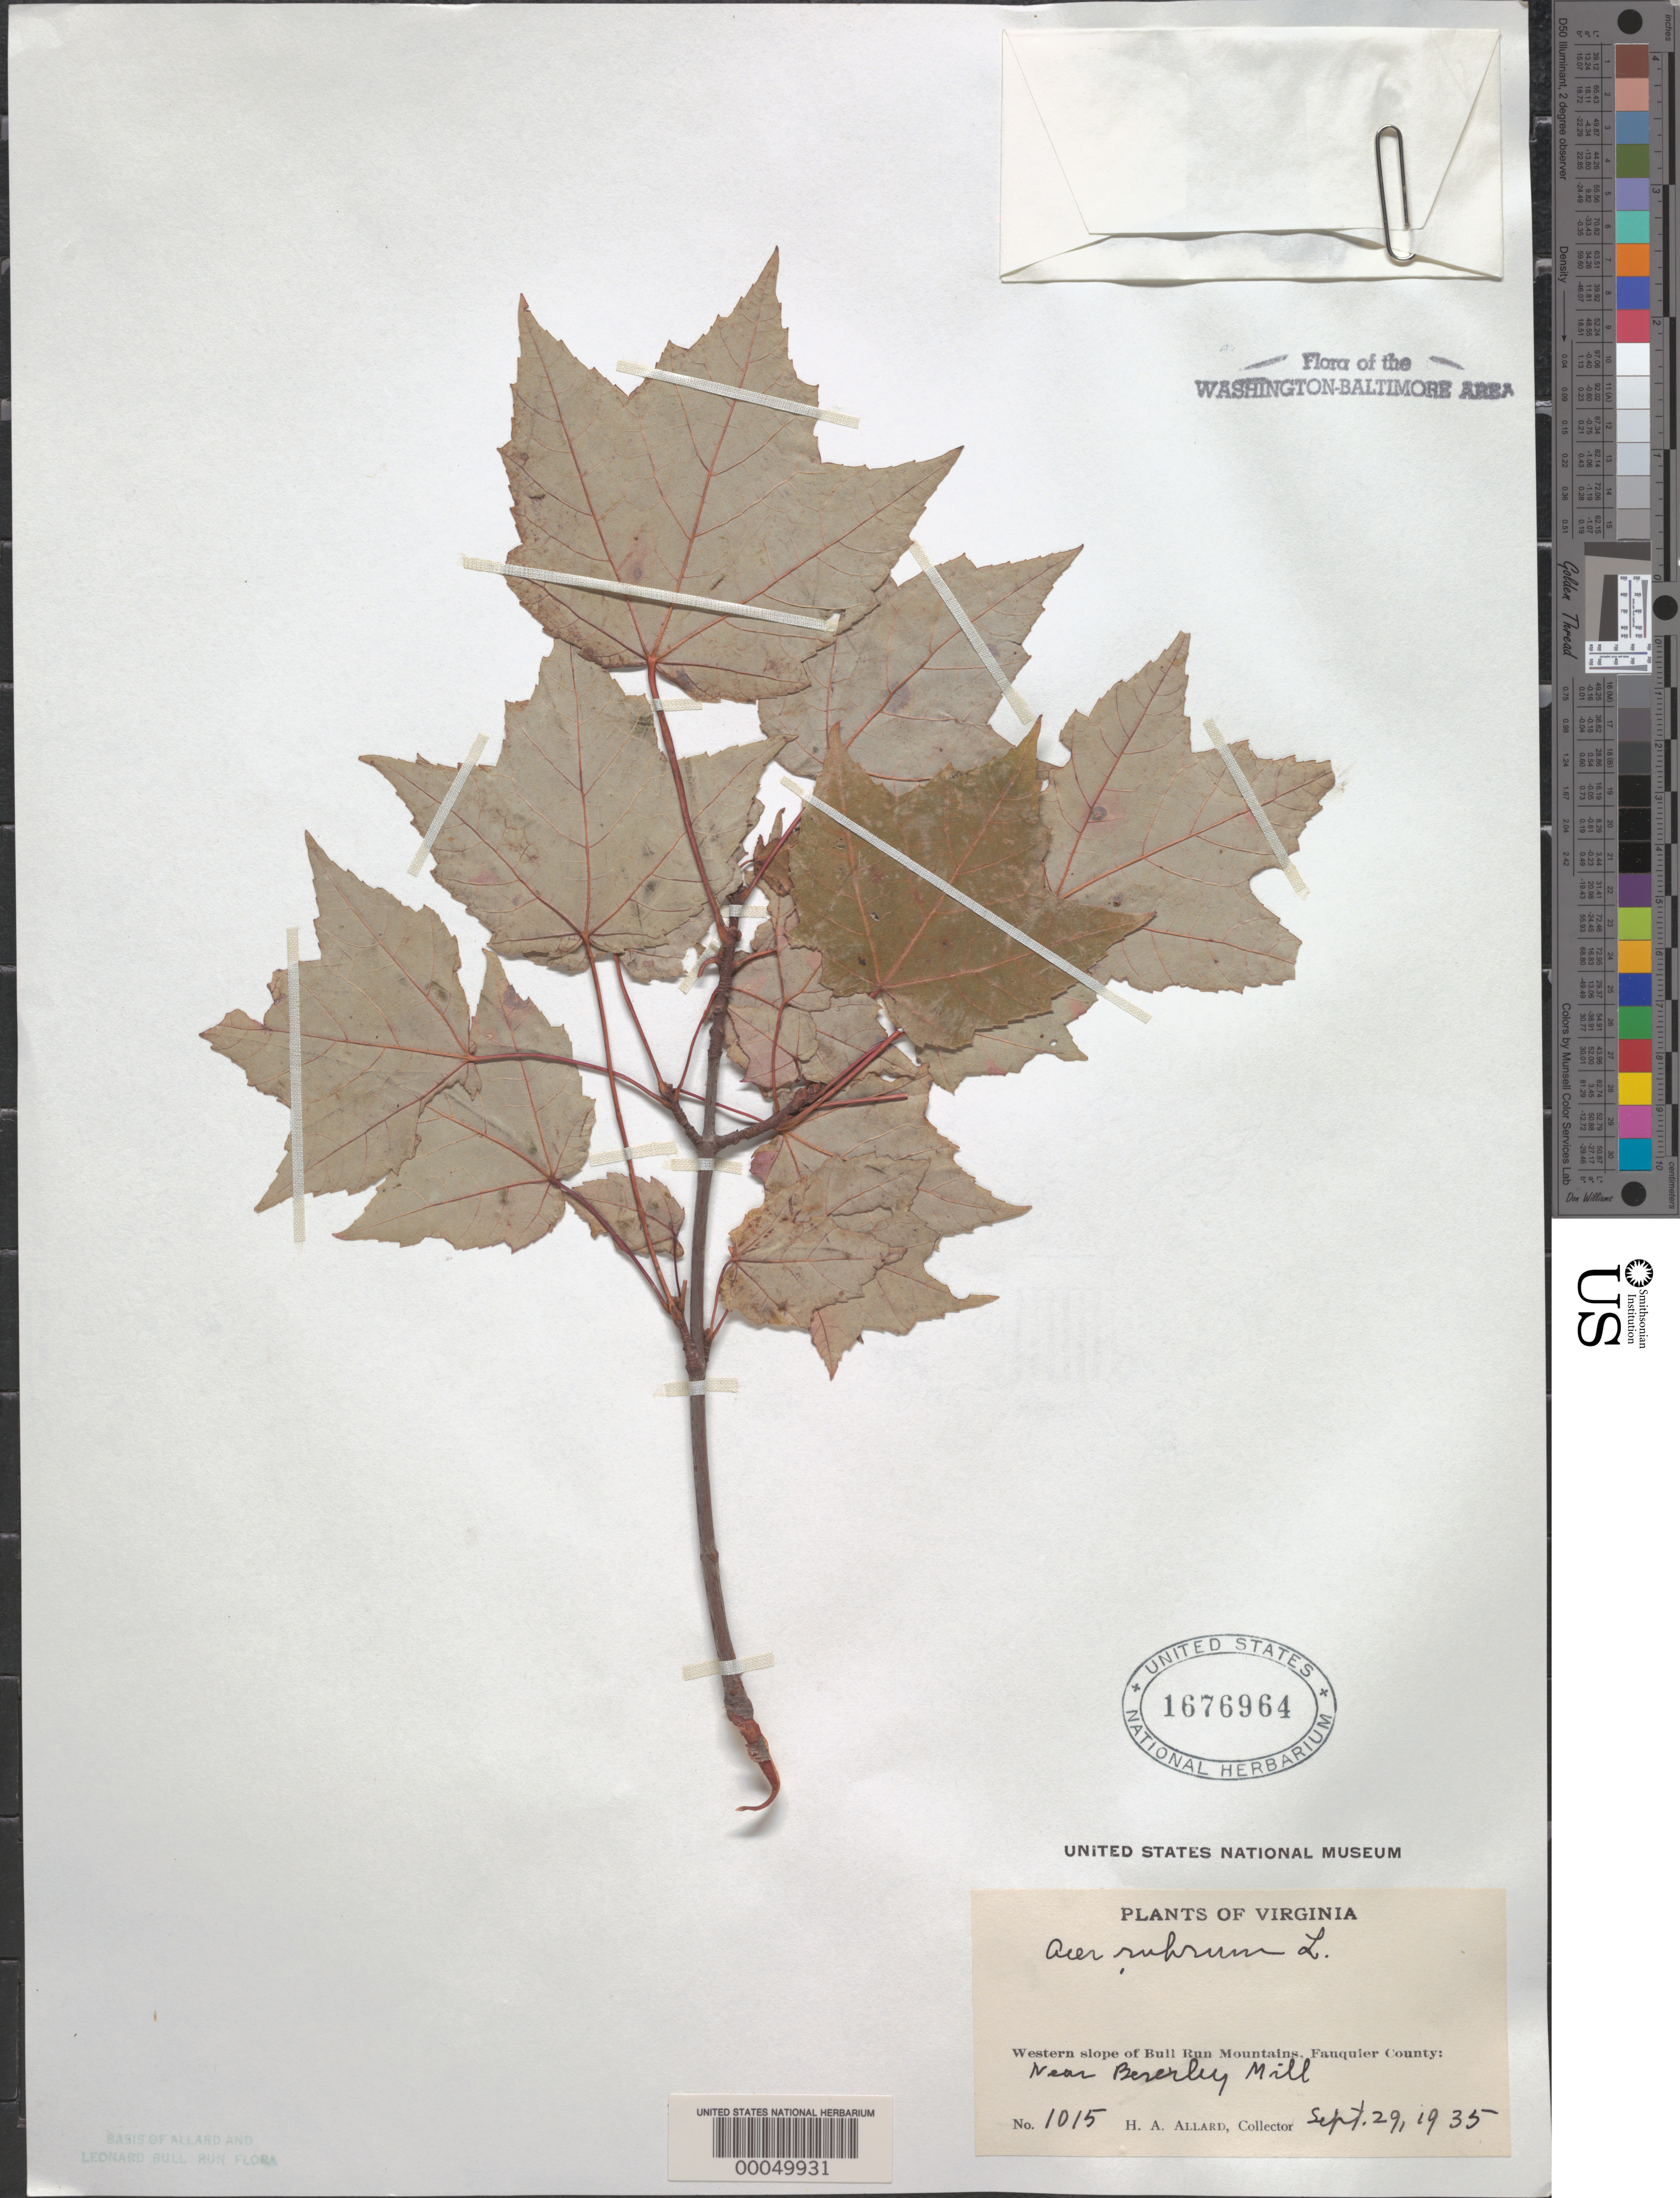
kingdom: Plantae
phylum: Tracheophyta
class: Magnoliopsida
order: Sapindales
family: Sapindaceae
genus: Acer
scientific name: Acer rubrum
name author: L.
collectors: H. A. Allard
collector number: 1015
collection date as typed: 29 Sep 1935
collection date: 1935-09-29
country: United States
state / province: Virginia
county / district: Fauquier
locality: Near Beverley Mill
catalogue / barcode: US 1676964